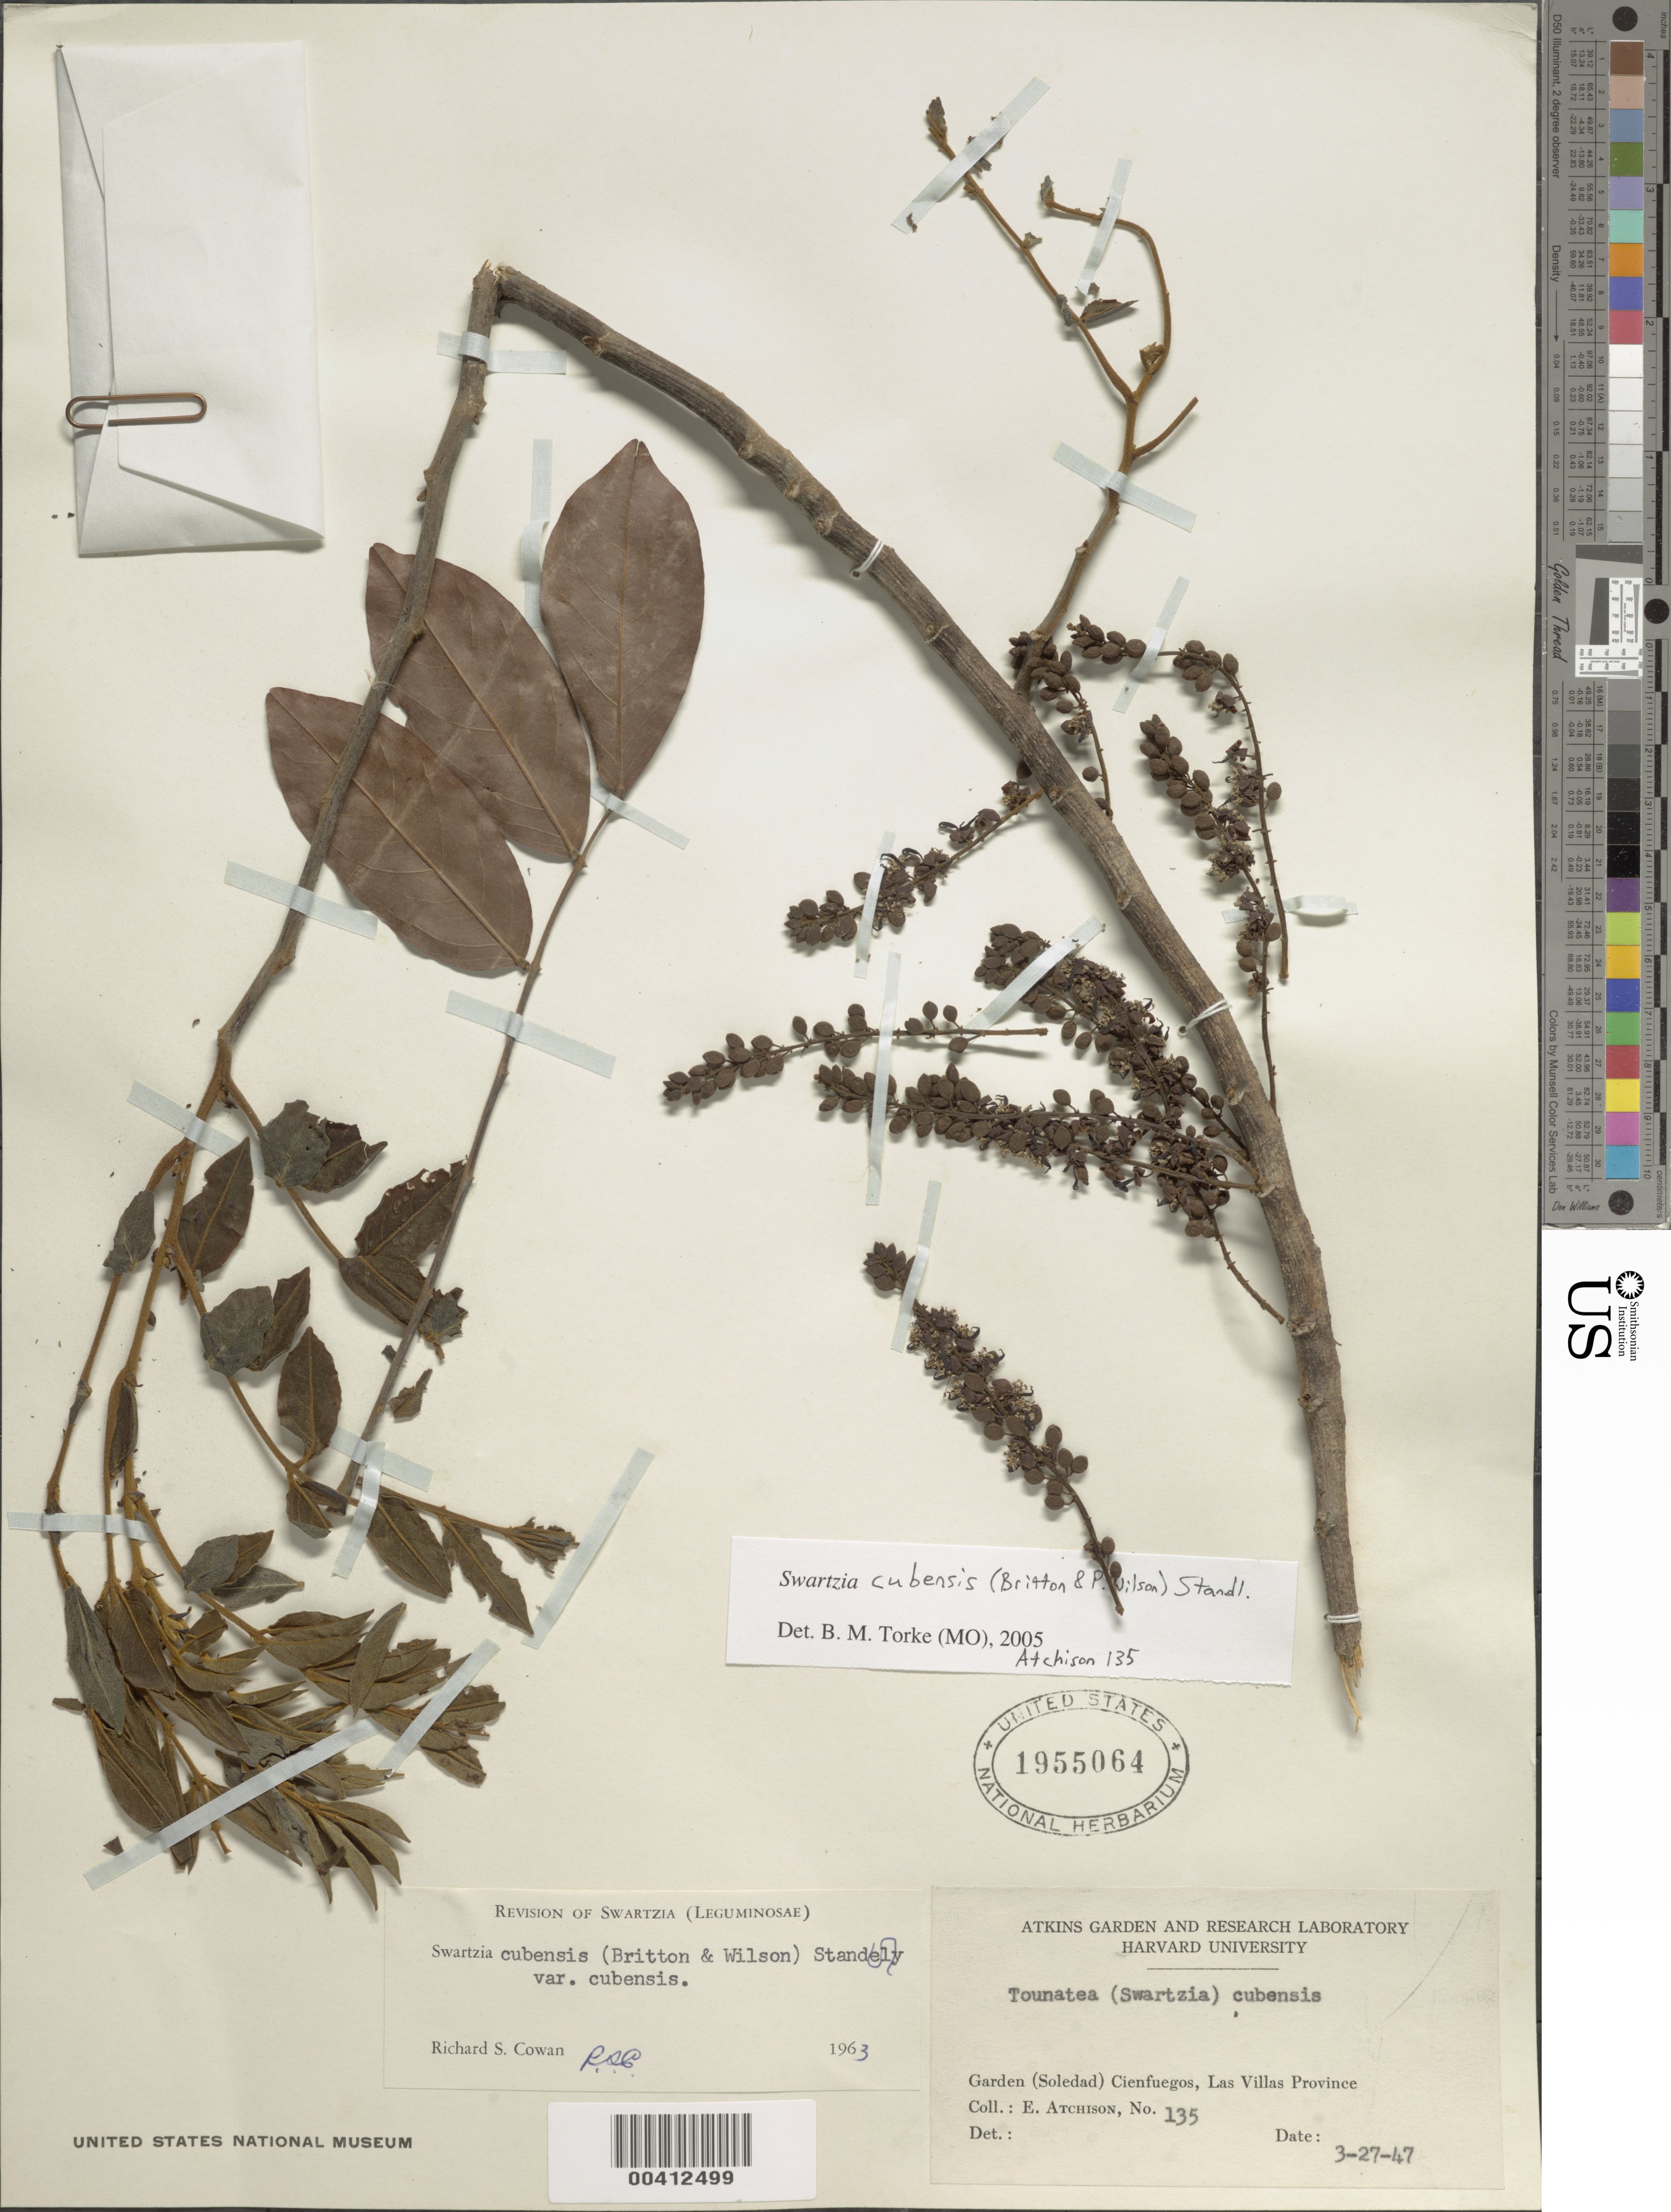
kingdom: Plantae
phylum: Tracheophyta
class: Magnoliopsida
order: Fabales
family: Fabaceae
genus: Swartzia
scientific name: Swartzia cubensis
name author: (Britton & P. Wilson) Standl.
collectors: E. Atchison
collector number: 135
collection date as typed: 27 Mar 1947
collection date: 1947-03-27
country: Cuba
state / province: Las Villas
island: Greater Antilles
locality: Soledad, cienfuegos, garden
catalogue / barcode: US 1955064